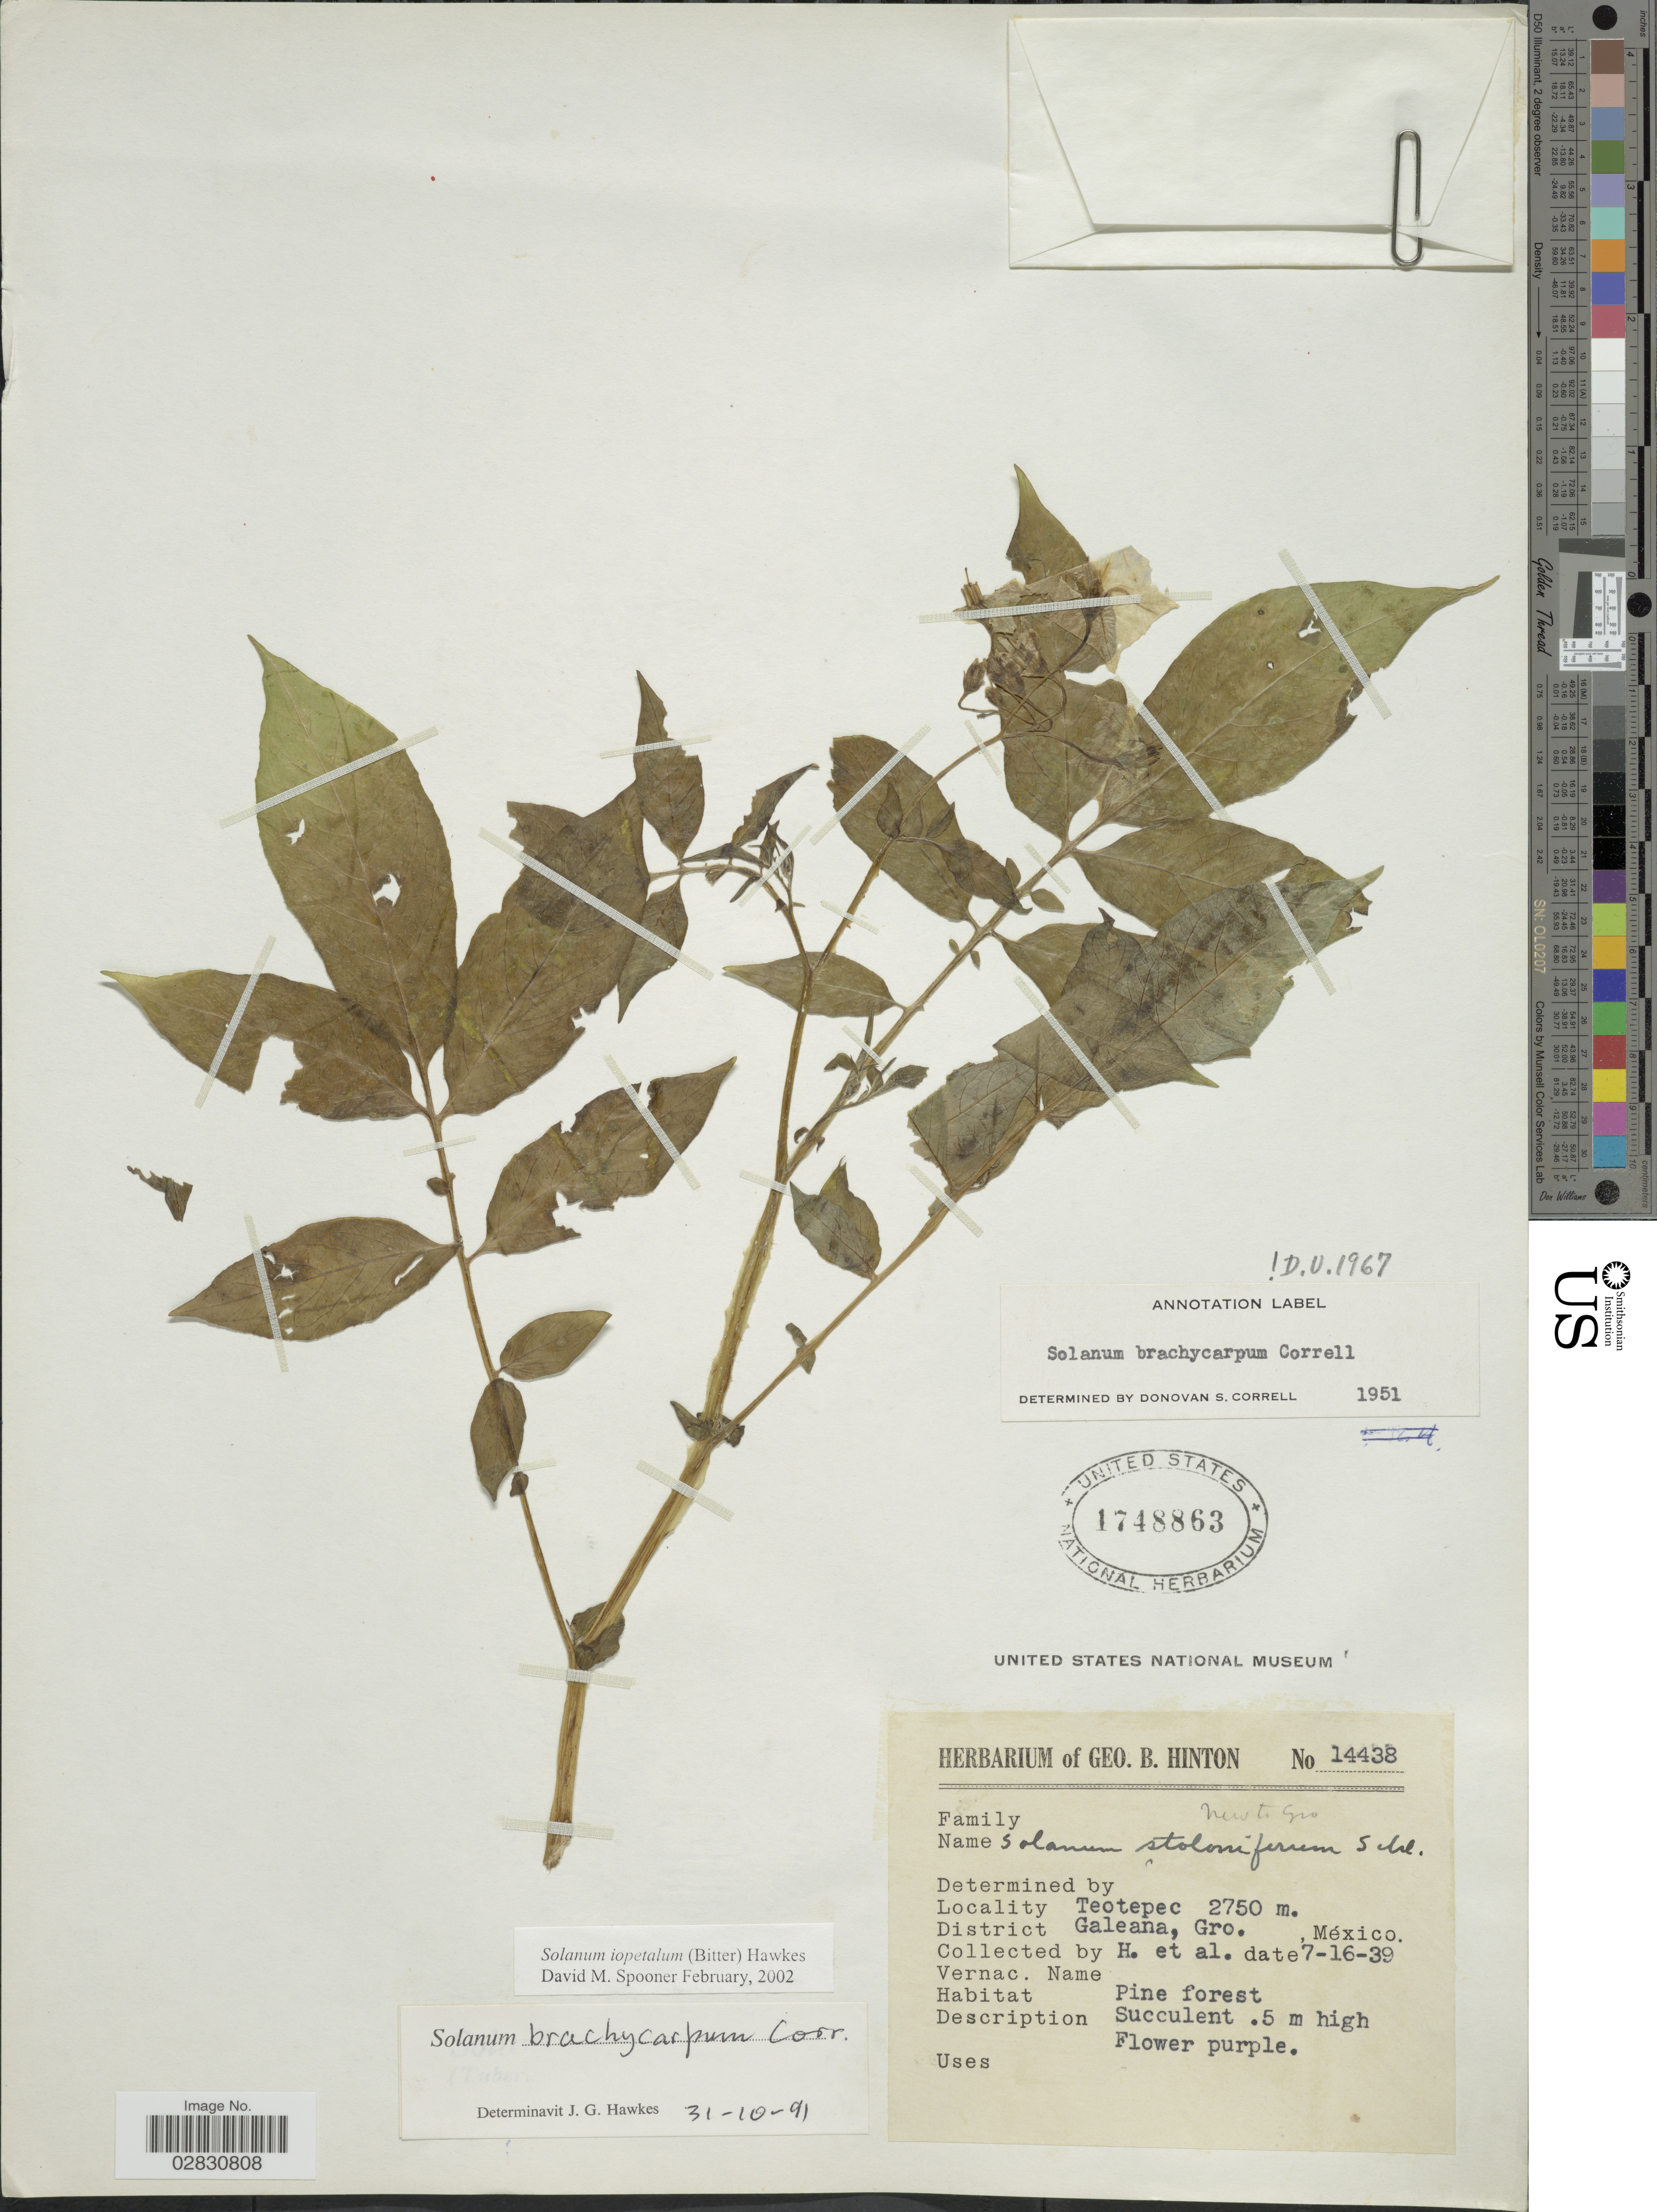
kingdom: Plantae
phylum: Tracheophyta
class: Magnoliopsida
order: Solanales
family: Solanaceae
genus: Solanum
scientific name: Solanum iopetalum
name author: (Bitter) Hawkes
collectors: G. B. Hinton & et al.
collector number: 14438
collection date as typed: Transcribed d/m/y: 16/7/39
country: Mexico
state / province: Guerrero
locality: Teotepec, District Galeana, Gro., México.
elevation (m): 2750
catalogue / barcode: US 1748863